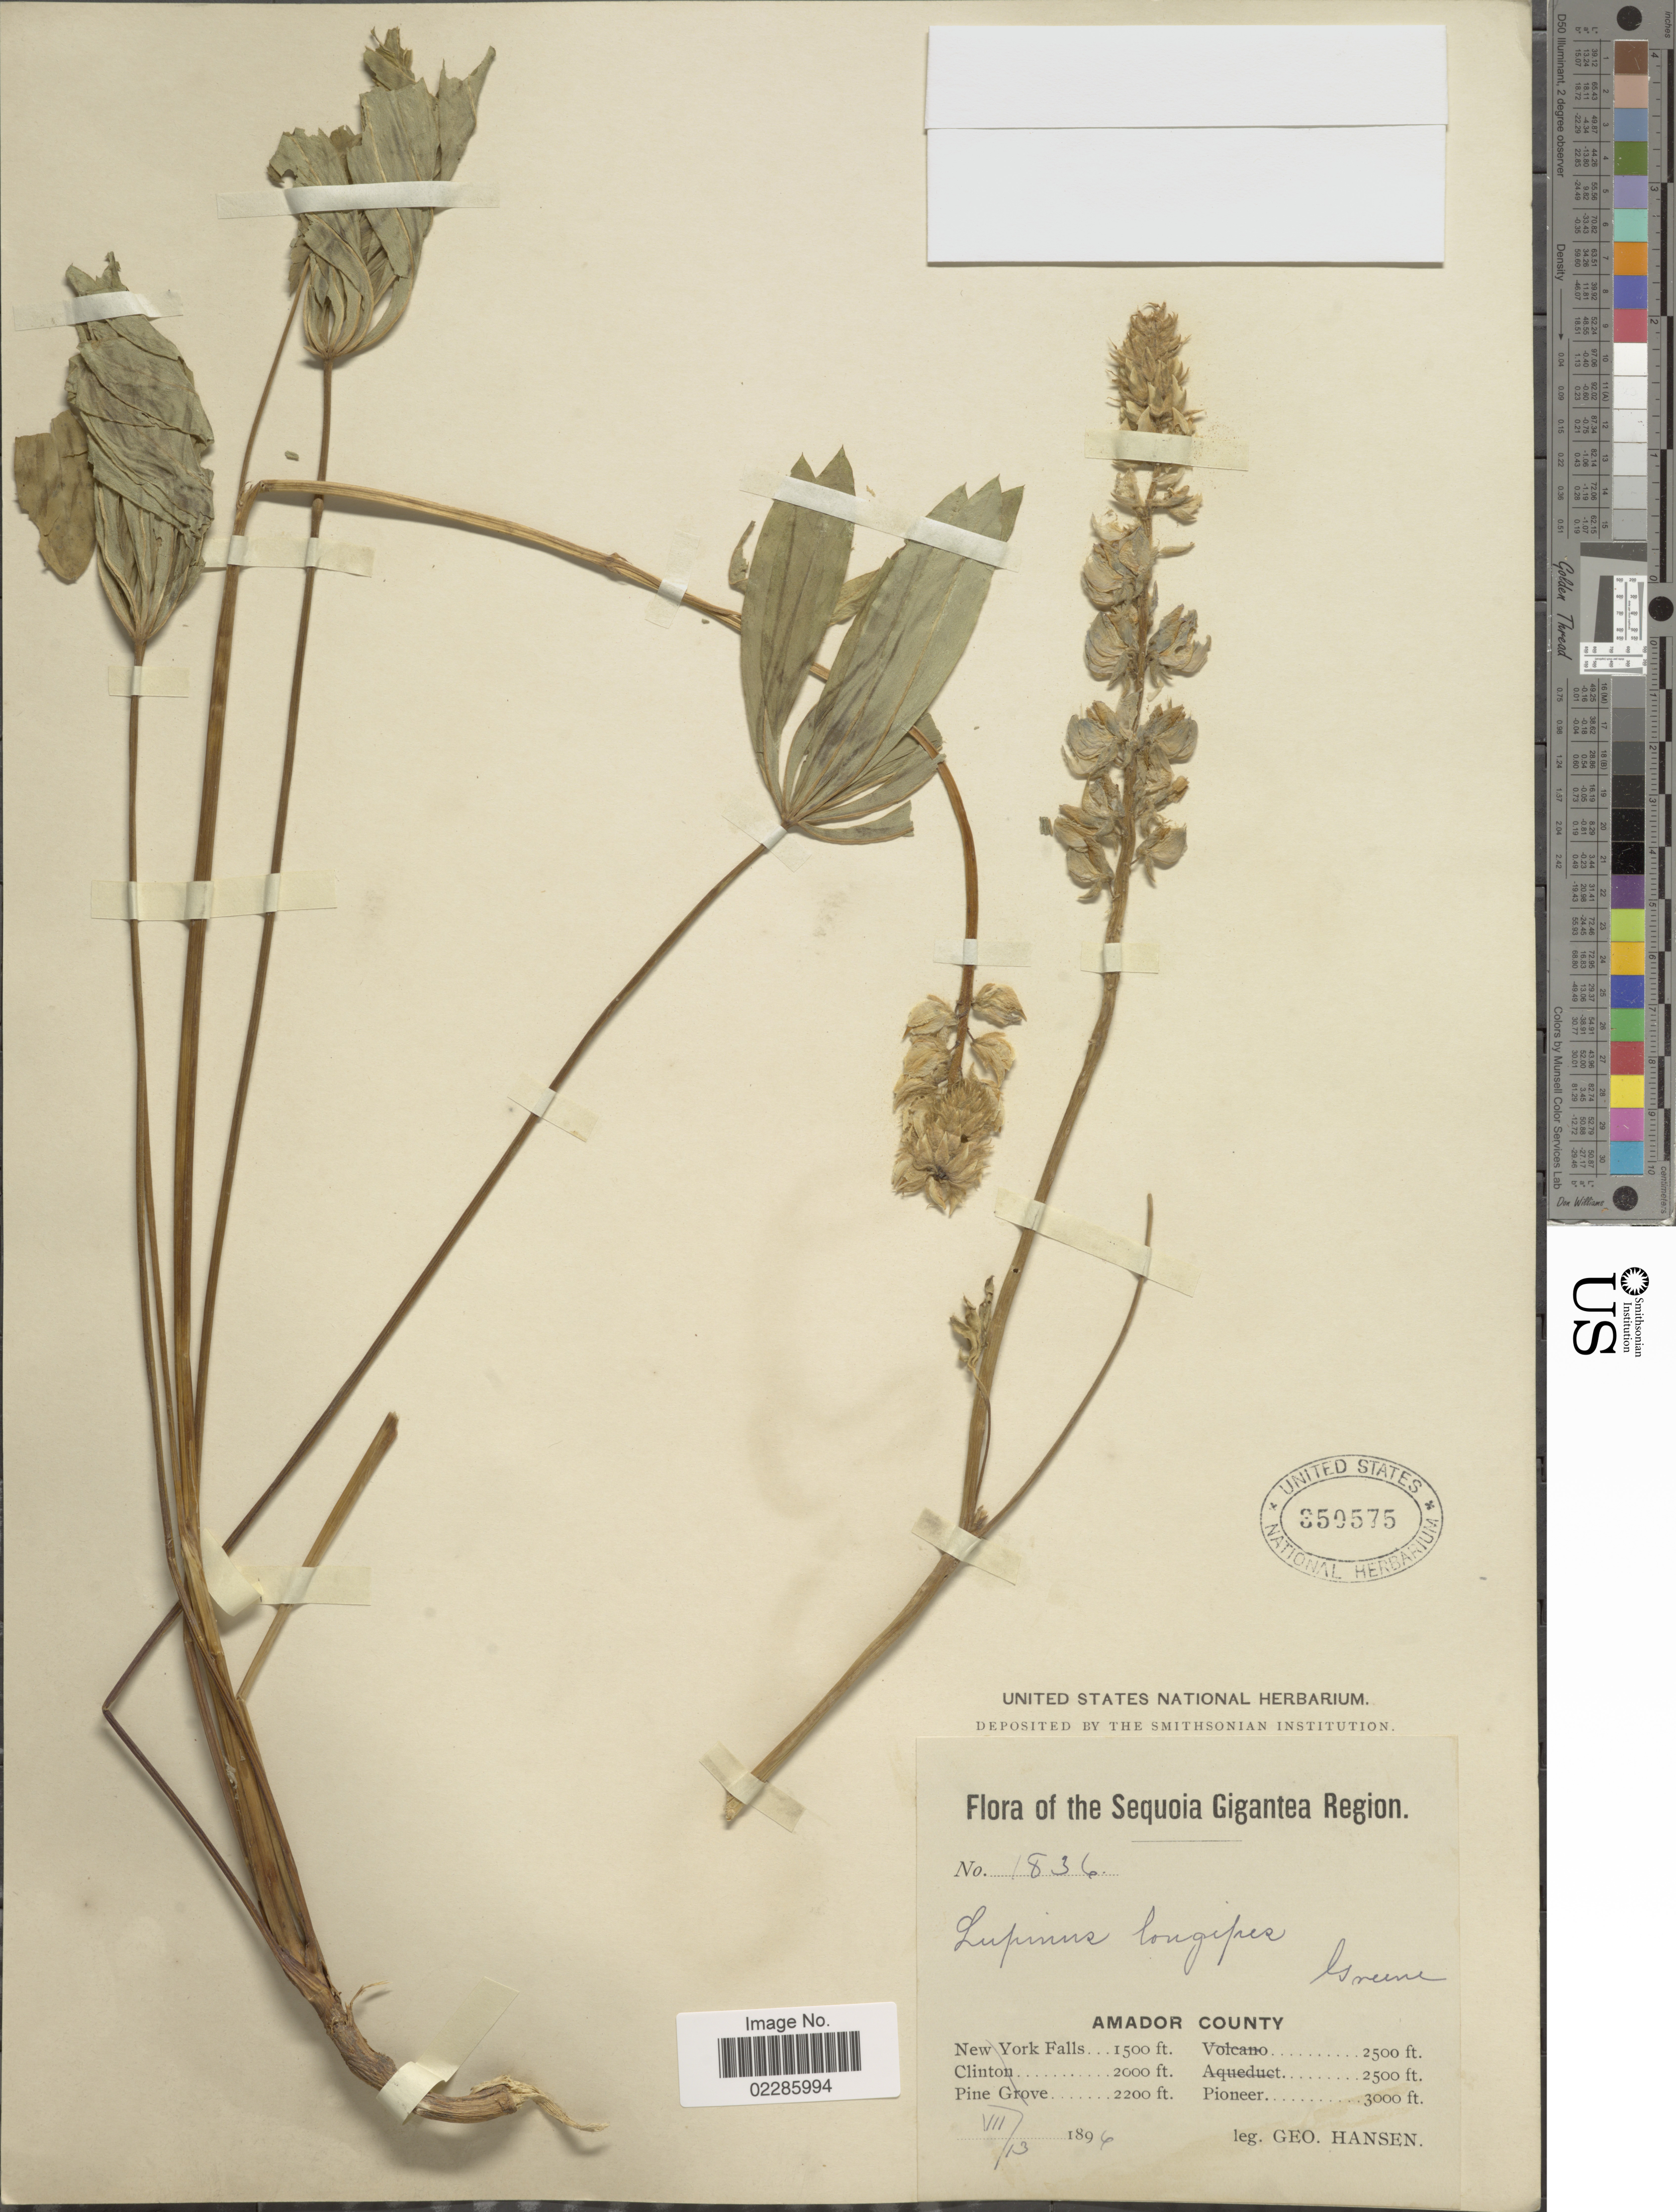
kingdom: Plantae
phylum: Tracheophyta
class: Magnoliopsida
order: Fabales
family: Fabaceae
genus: Lupinus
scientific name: Lupinus longipes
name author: Greene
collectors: G. Hansen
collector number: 1836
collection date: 1896-07-13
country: United States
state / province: California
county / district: Amador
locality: The Sequoia Gigantea Region, Amador County, Pioneer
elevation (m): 914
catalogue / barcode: US 350575